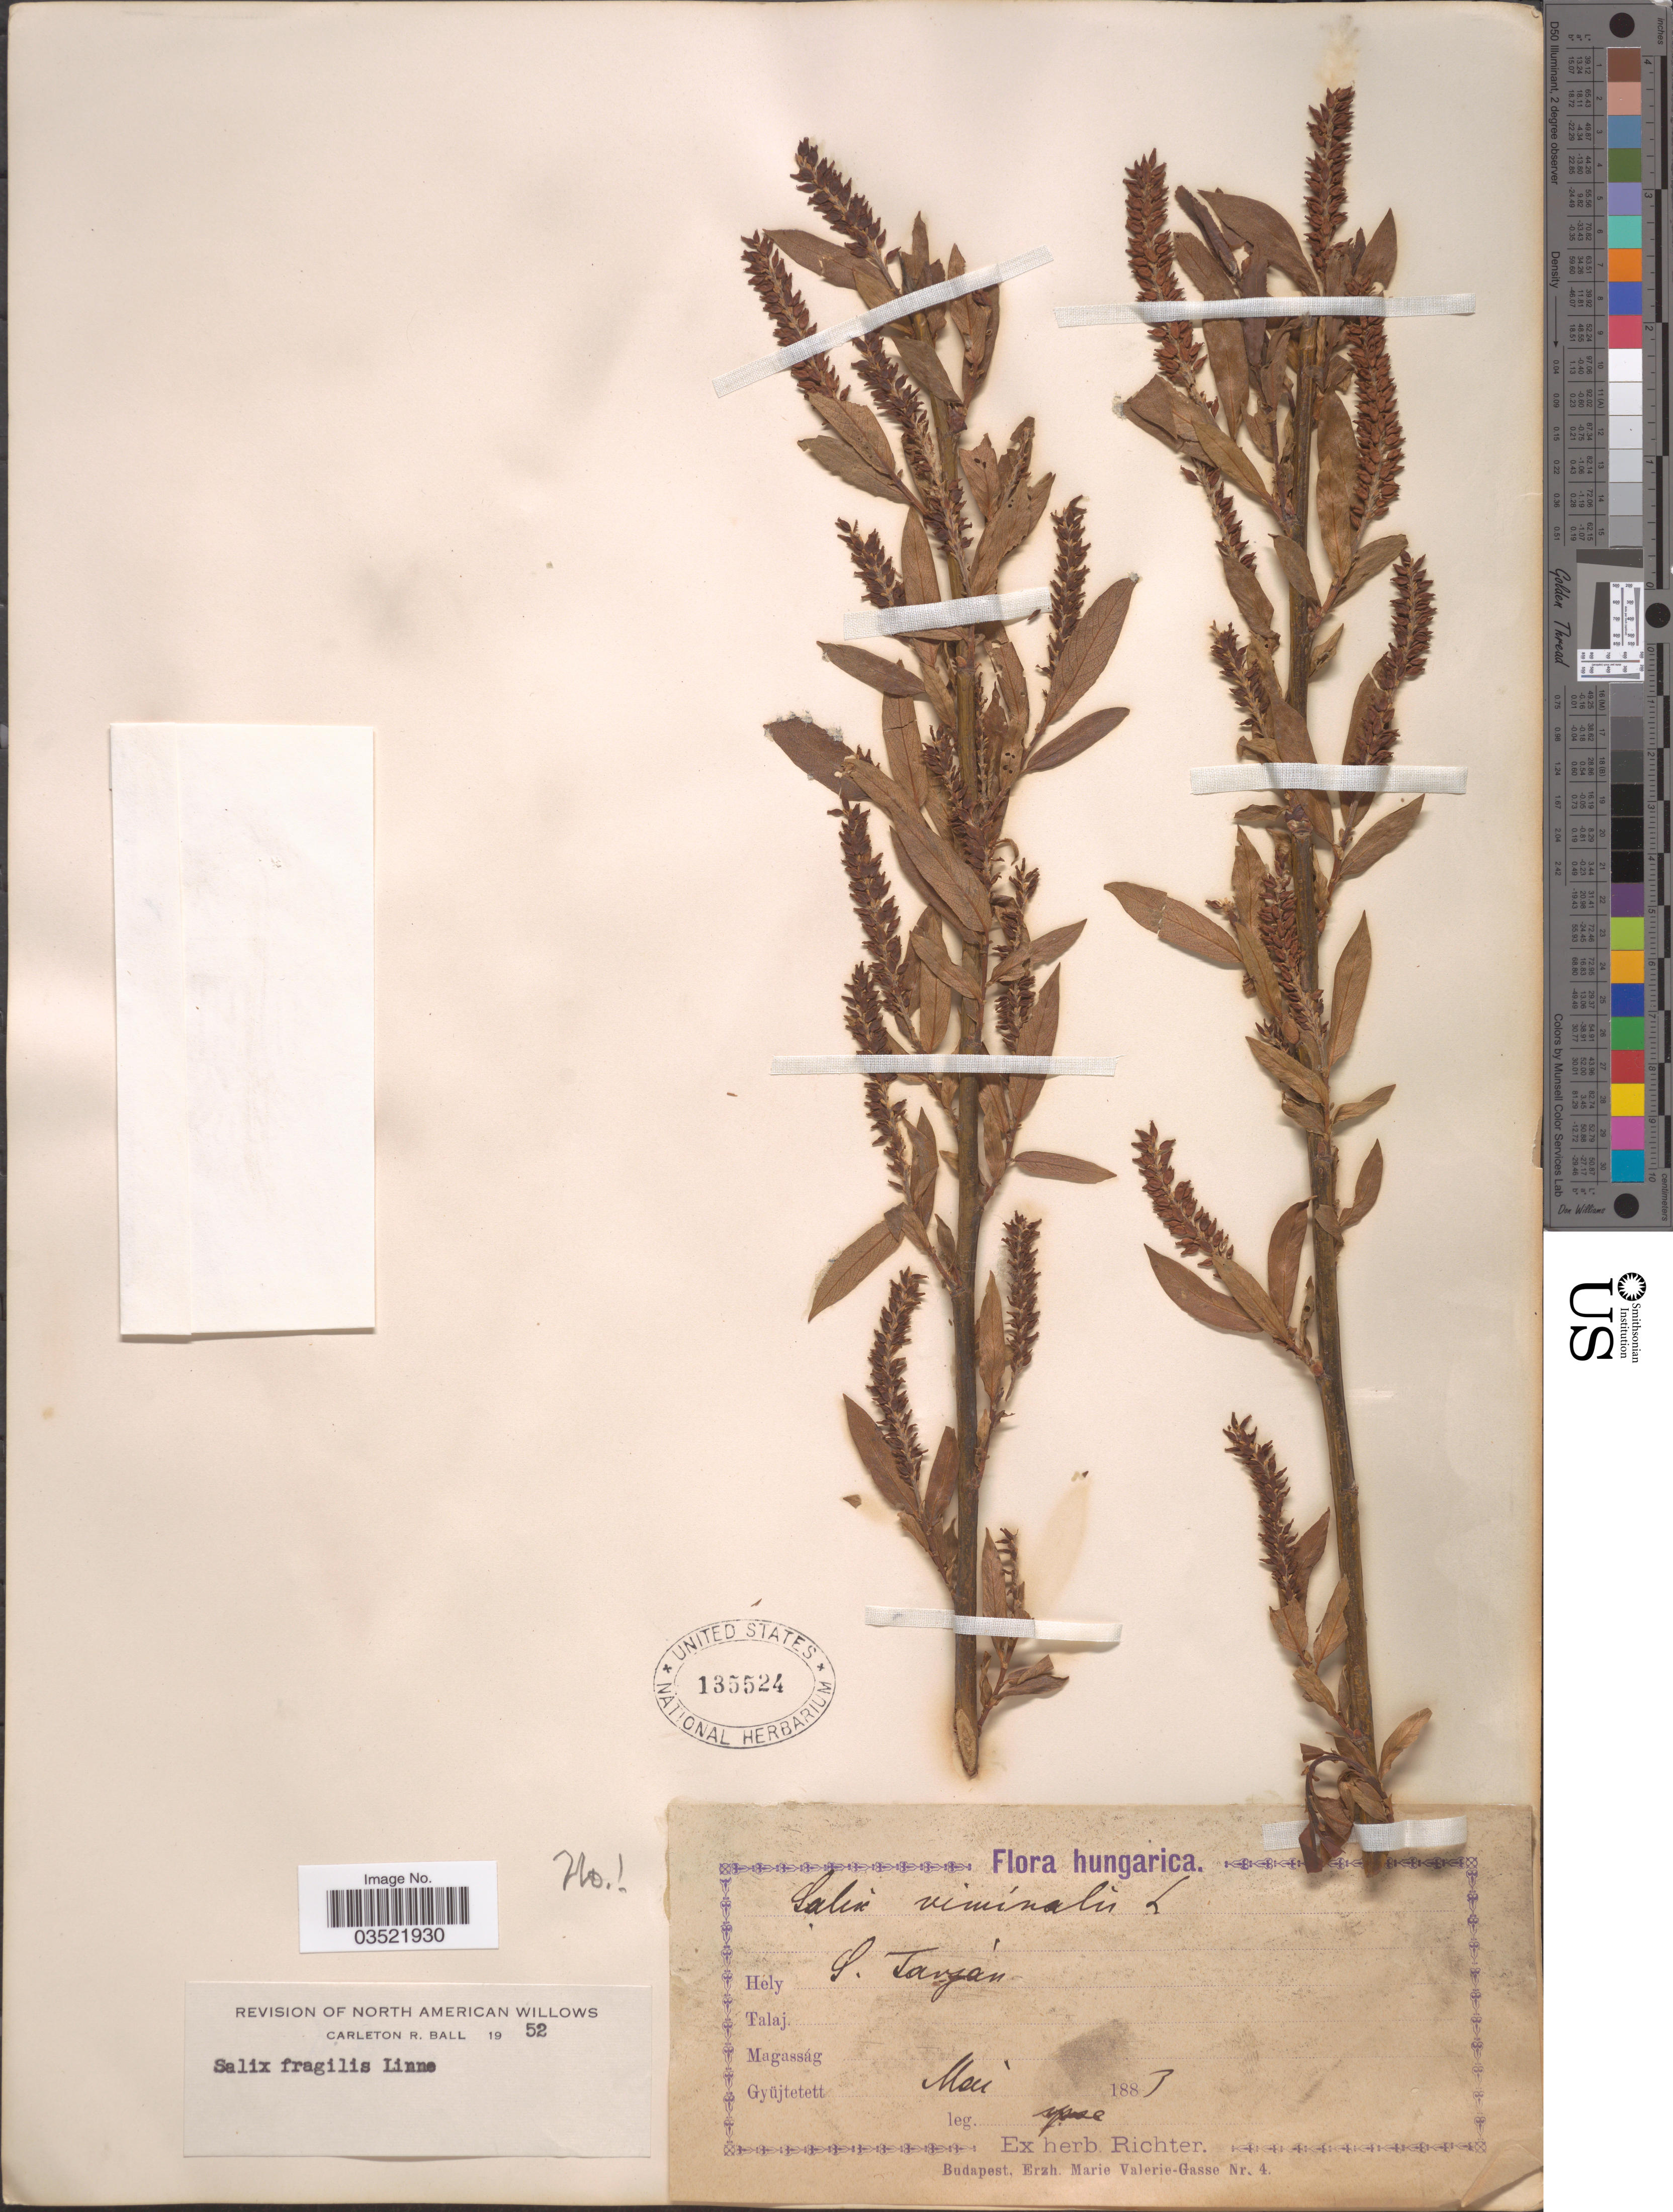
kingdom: Plantae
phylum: Tracheophyta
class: Magnoliopsida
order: Malpighiales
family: Salicaceae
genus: Salix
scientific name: Salix fragilis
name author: L.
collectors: -- Richter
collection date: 1883-05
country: Hungary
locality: S. Tarján.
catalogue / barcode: US 135524